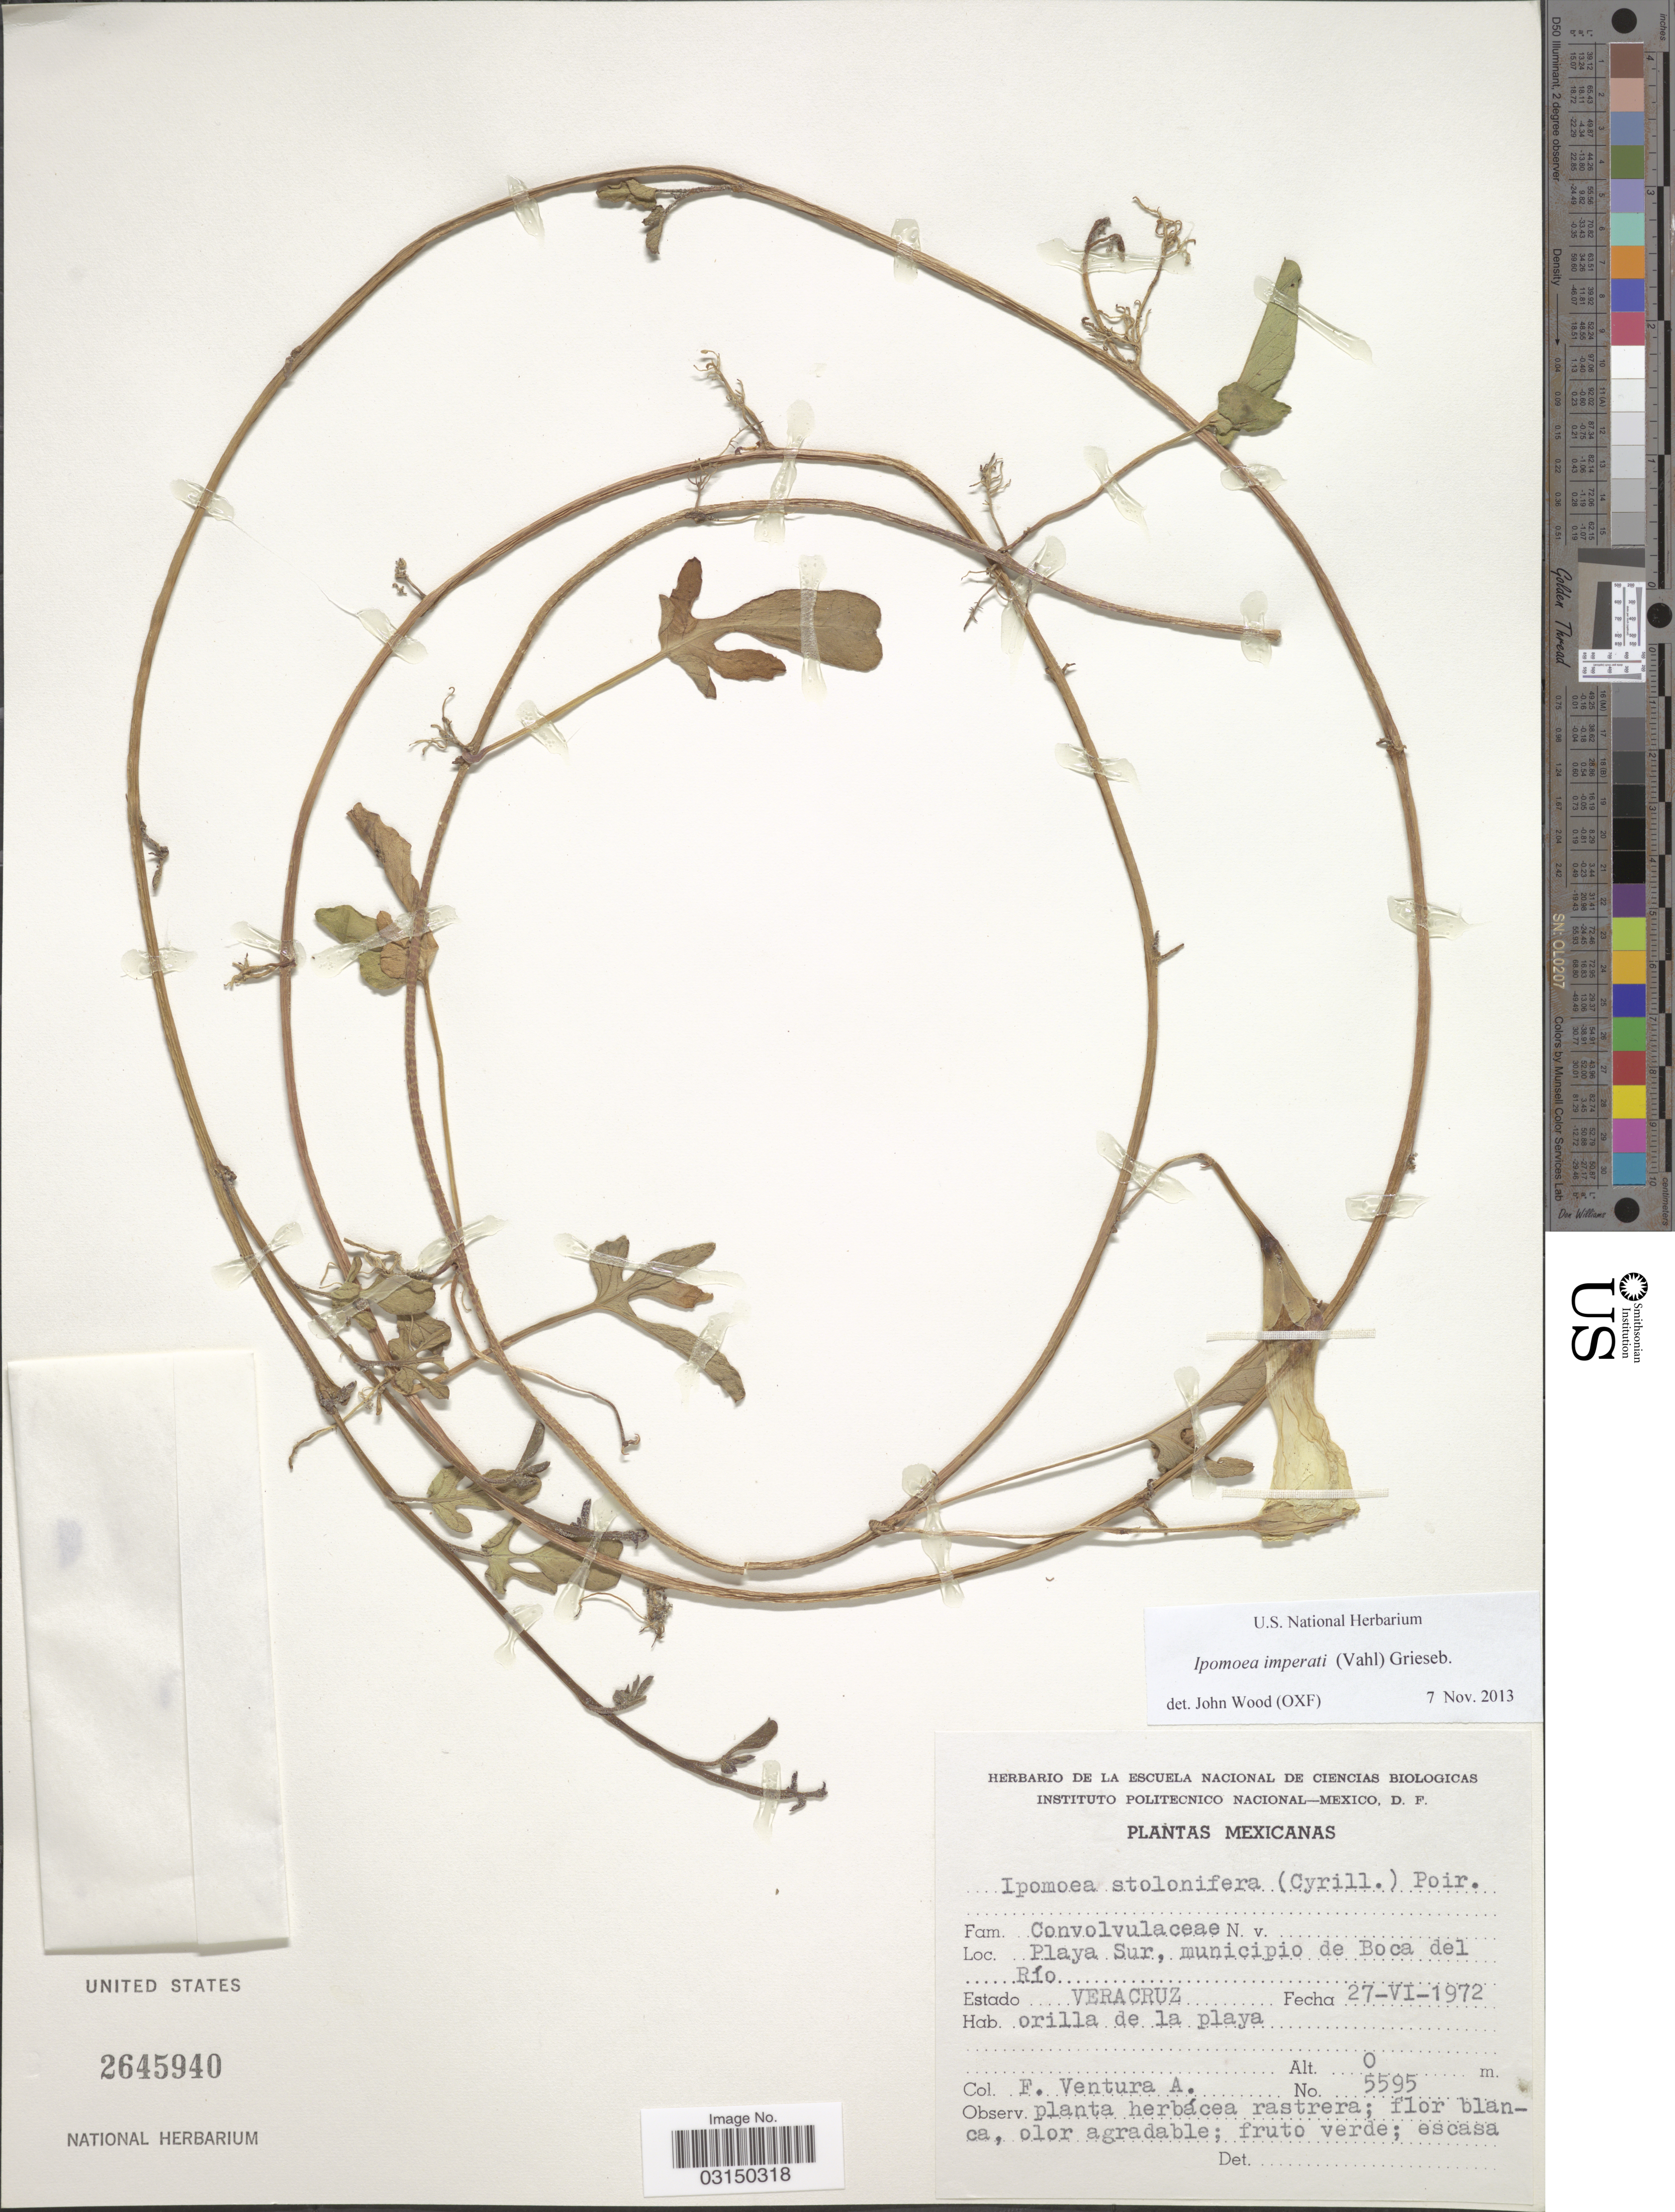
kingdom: Plantae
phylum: Tracheophyta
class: Magnoliopsida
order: Solanales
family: Convolvulaceae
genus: Ipomoea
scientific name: Ipomoea imperati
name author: (Vahl) Griseb.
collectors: F. Ventura A.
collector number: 5595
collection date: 1972-06-27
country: Mexico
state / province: Veracruz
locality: Playa Sur, municipio de Boca del Río. Estado Veracruz.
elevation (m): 0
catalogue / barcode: US 2645940